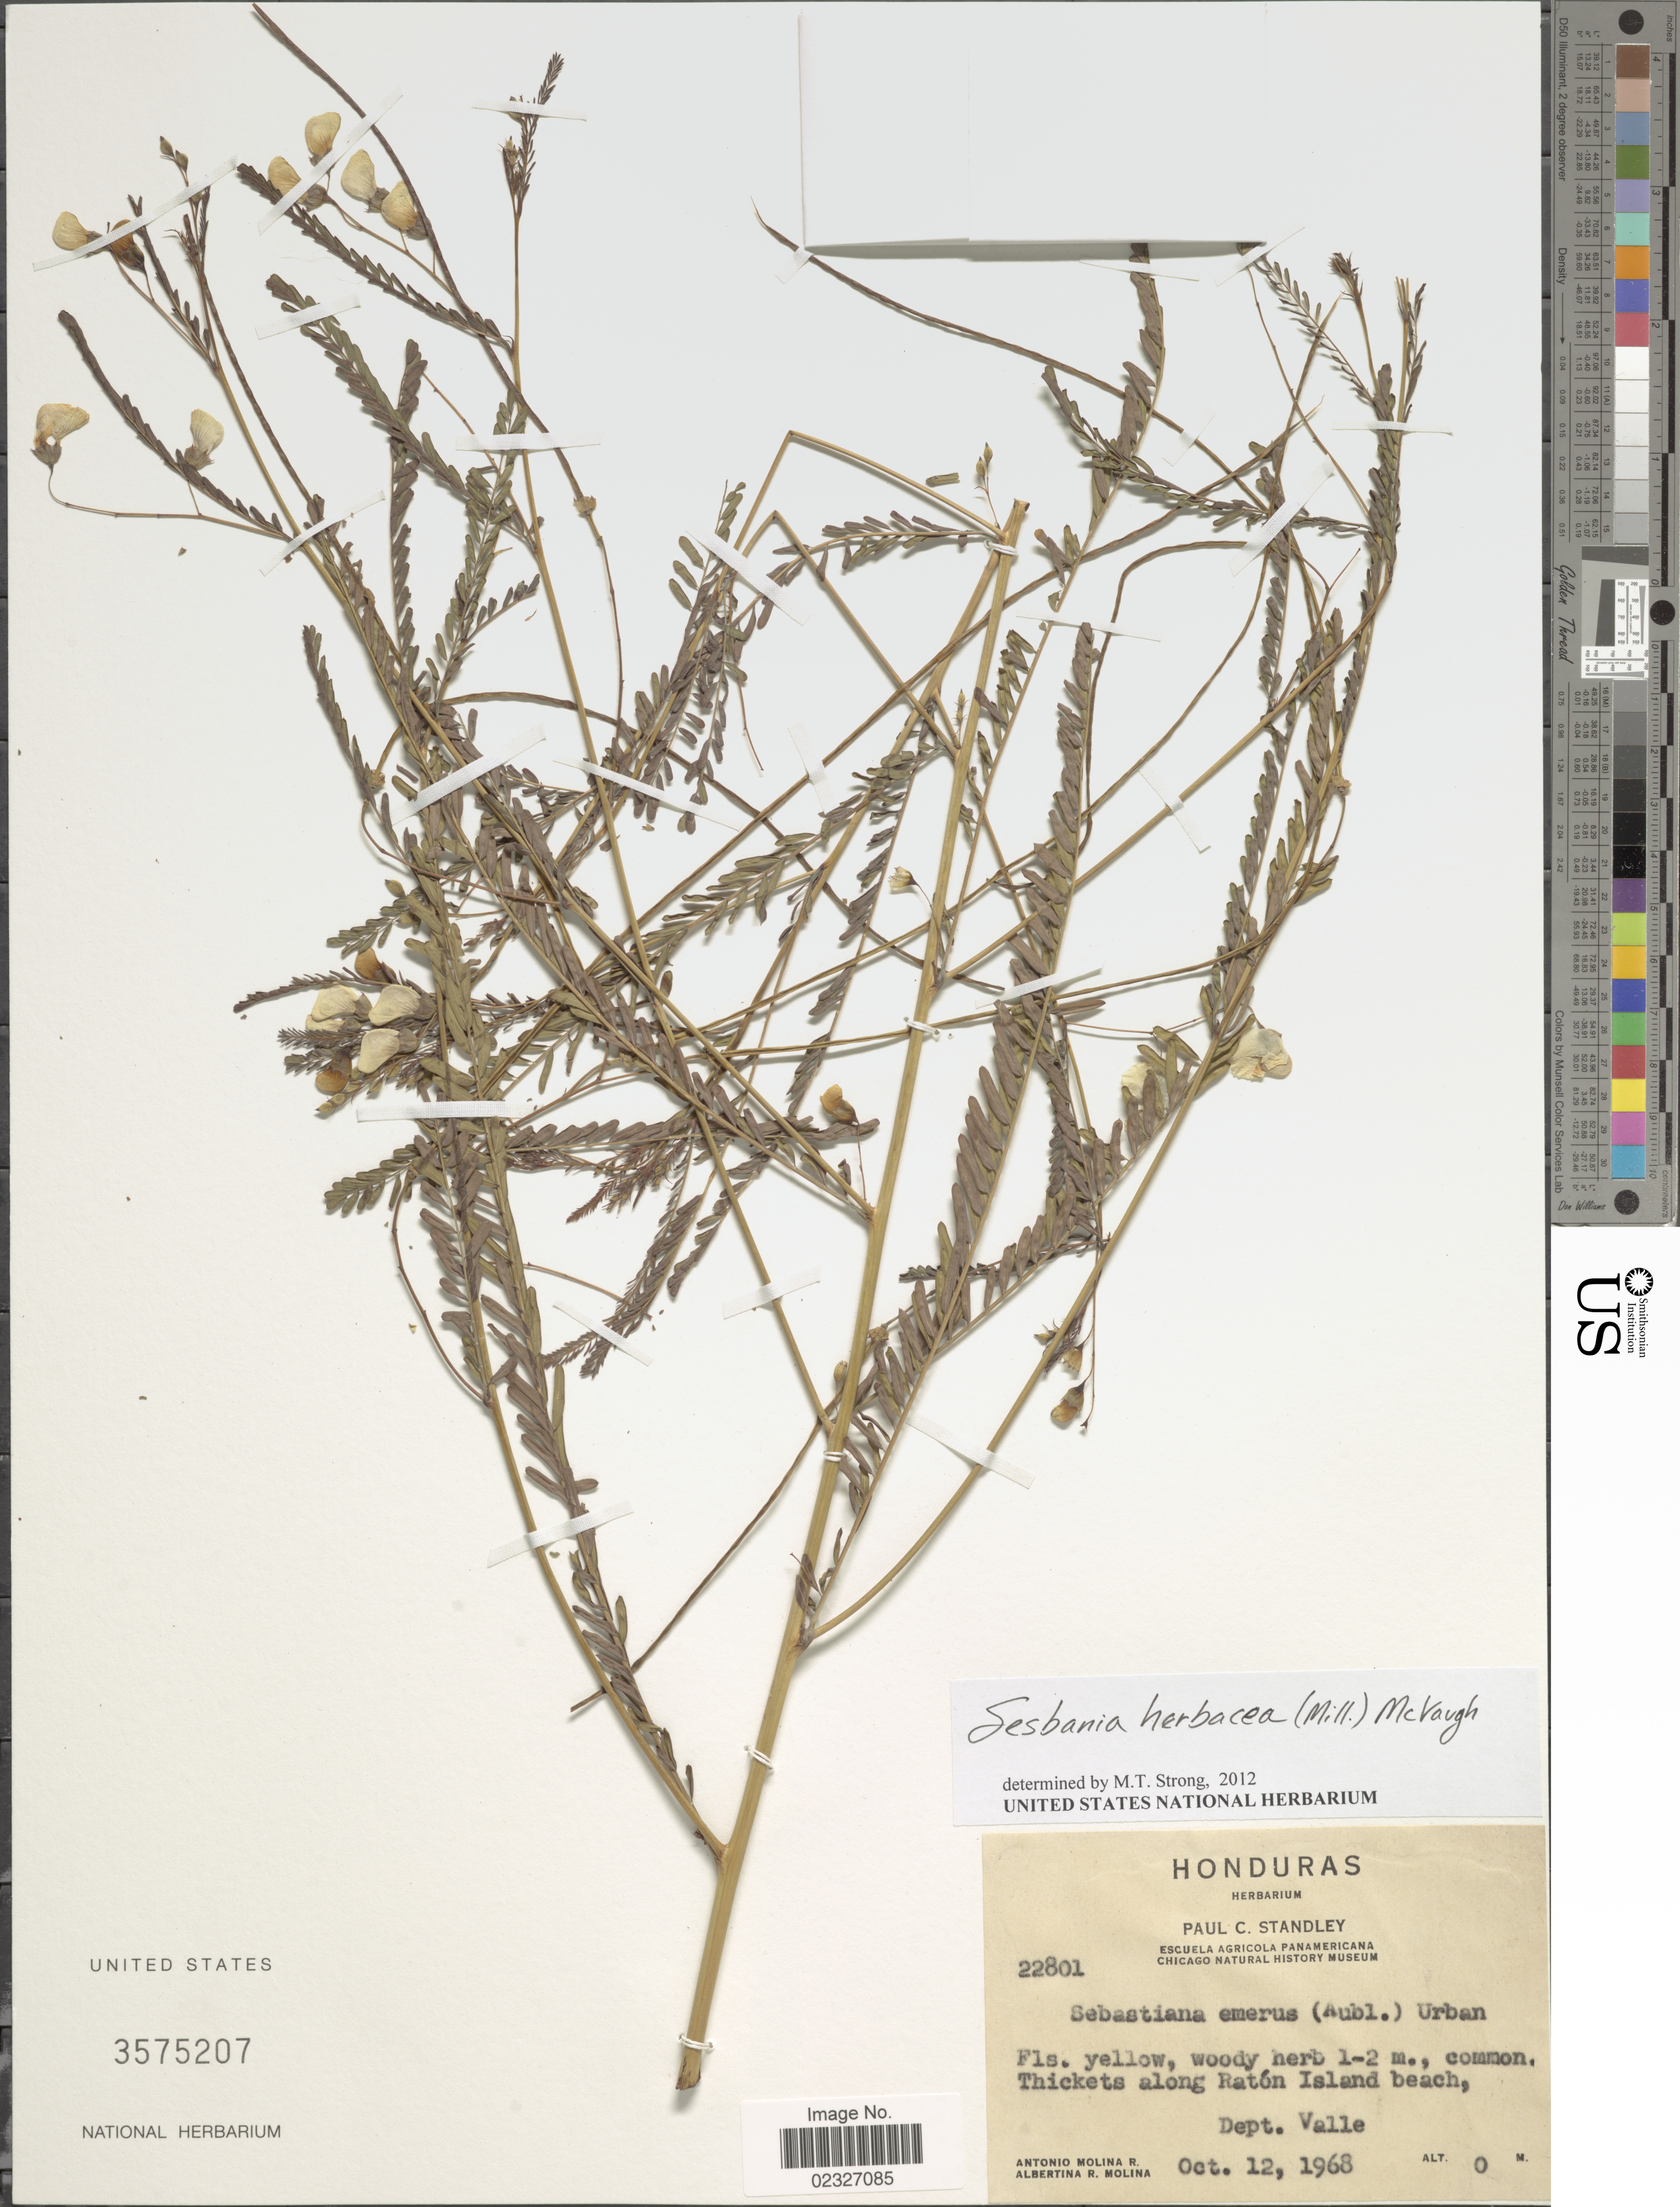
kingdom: Plantae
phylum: Tracheophyta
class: Magnoliopsida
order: Fabales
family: Fabaceae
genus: Sesbania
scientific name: Sesbania herbacea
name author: (Mill.) McVaugh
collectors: A. Molina R. & A. R. Molina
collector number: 22801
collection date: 1968-10-12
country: Honduras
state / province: Valle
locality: Common, Thickets along Ratón Island beach, Dept. Valle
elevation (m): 0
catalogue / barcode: US 3575207